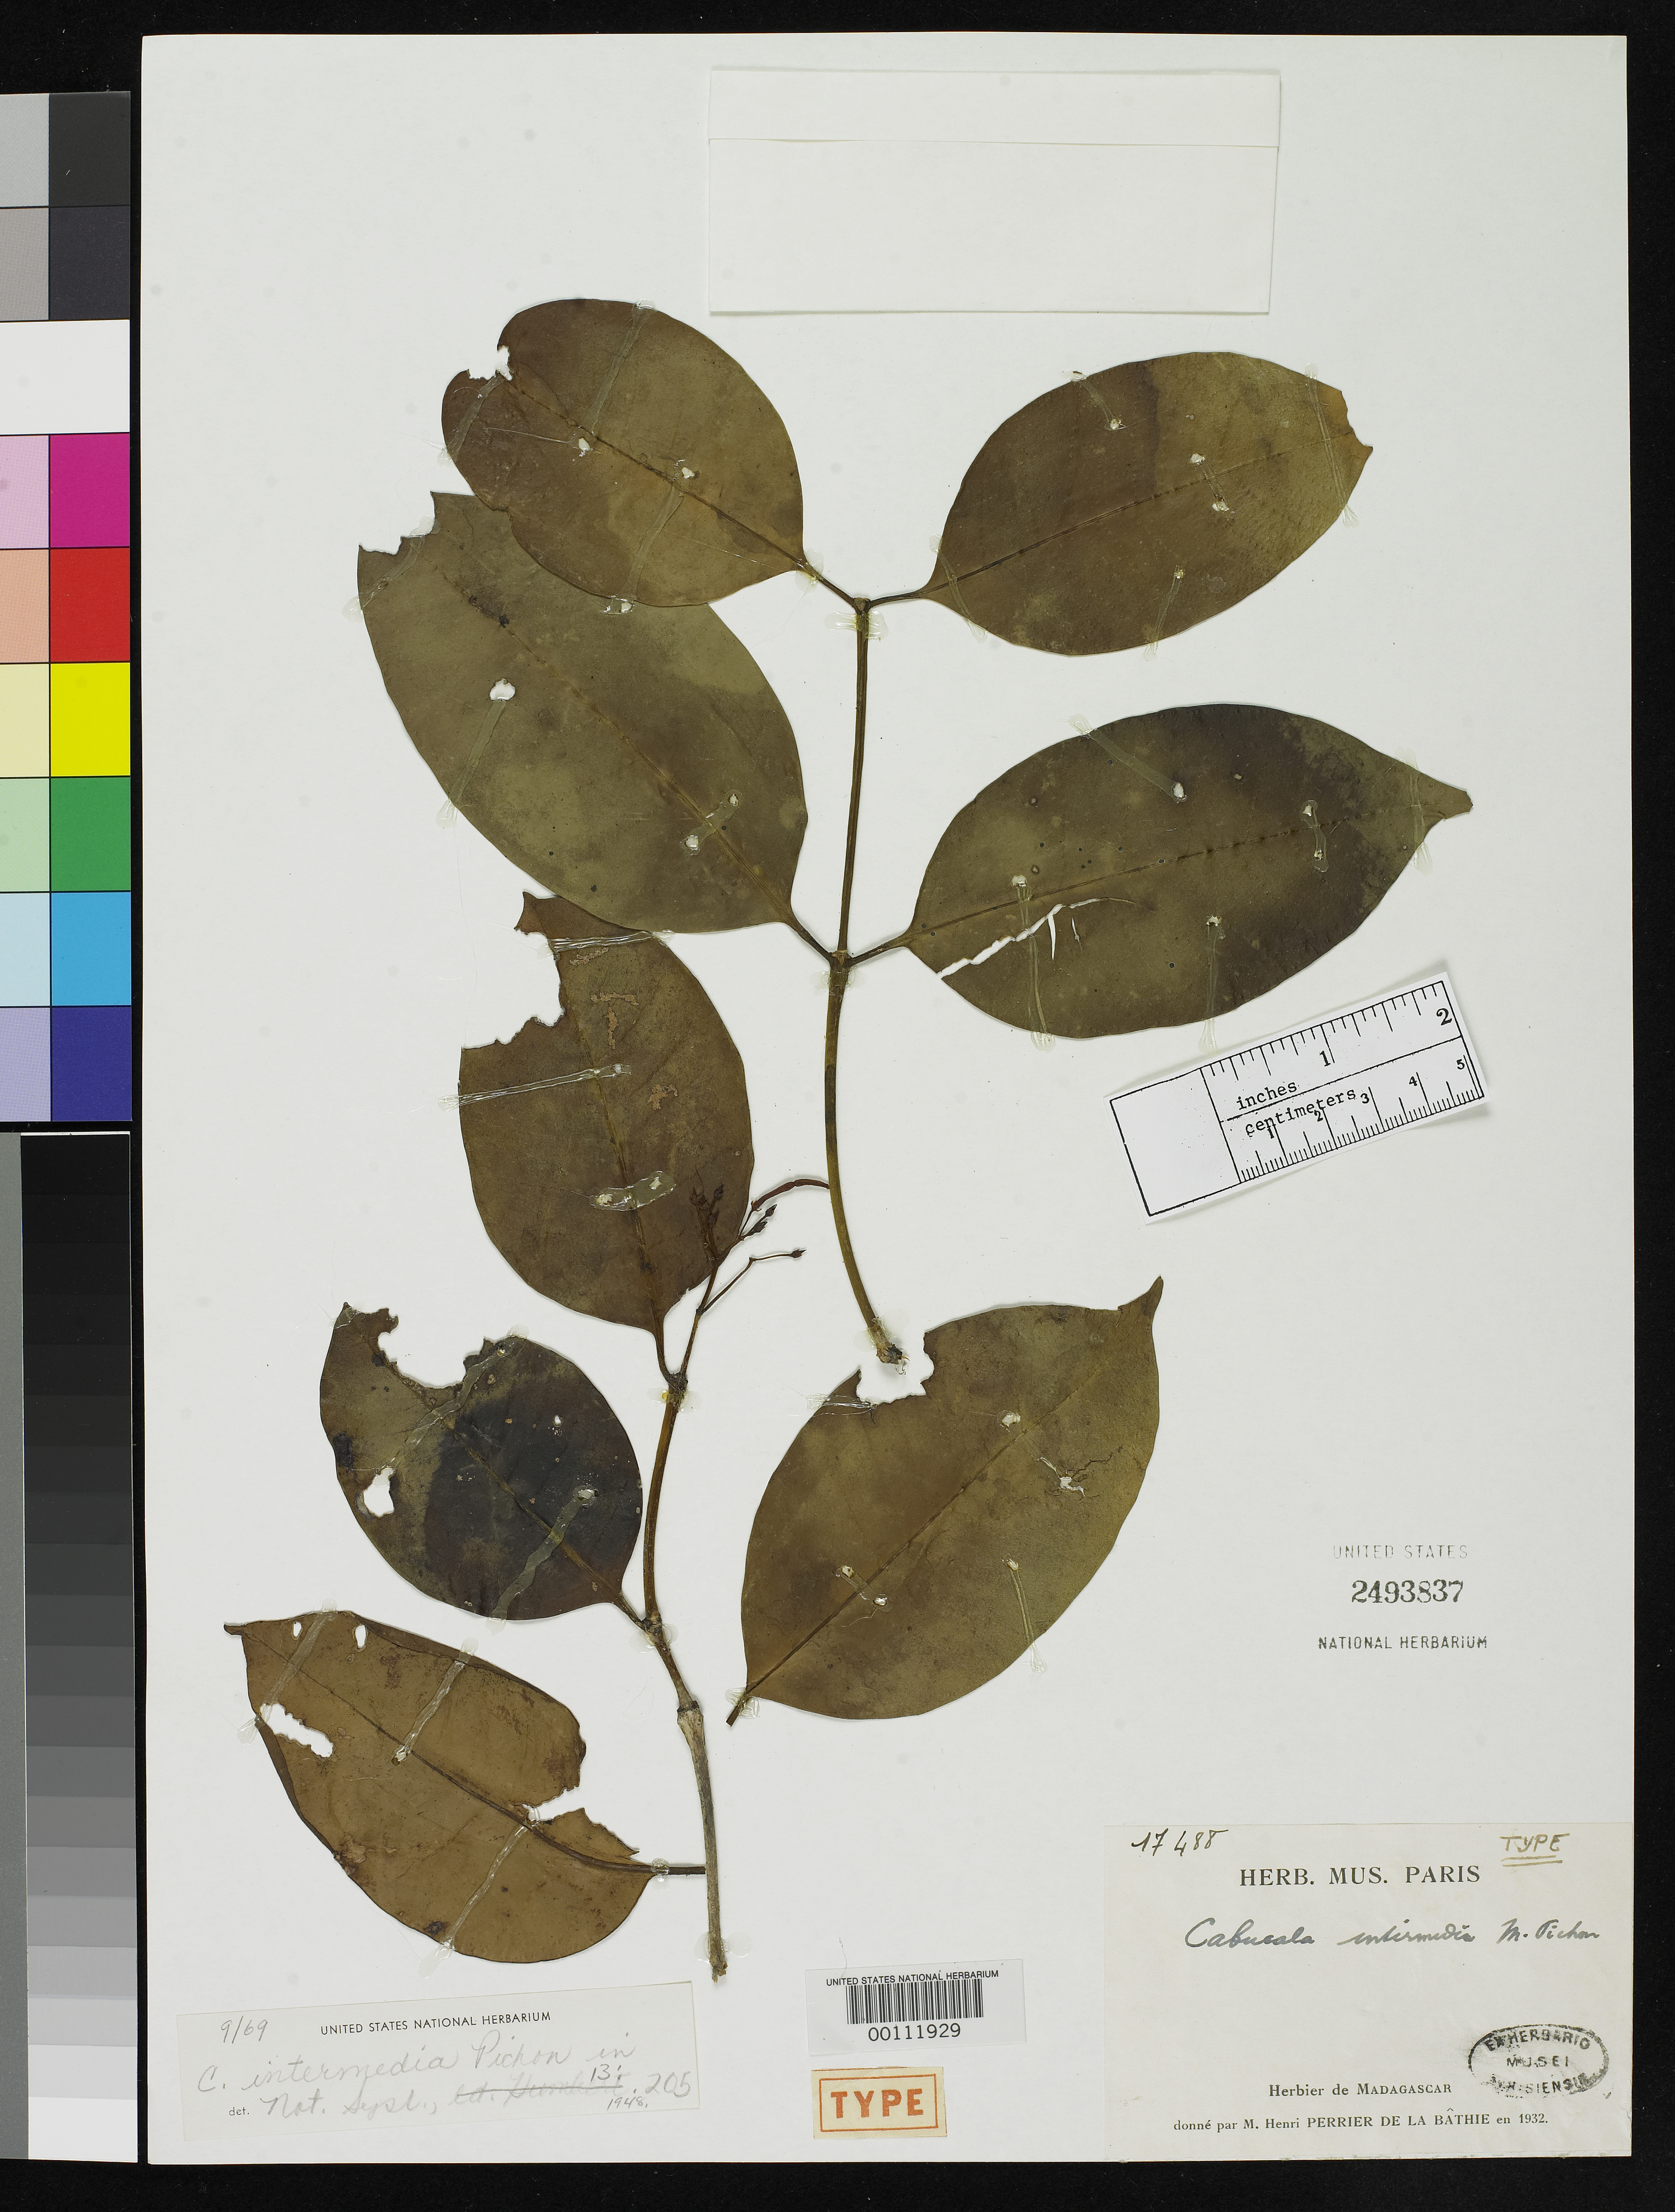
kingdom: Plantae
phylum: Tracheophyta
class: Magnoliopsida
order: Gentianales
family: Apocynaceae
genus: Cabucala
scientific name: Cabucala intermedia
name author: Pichon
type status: Isotype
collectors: H. Perrier de la Bâthie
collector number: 17488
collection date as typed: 1922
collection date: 1922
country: Madagascar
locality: Betampona.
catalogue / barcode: US 2493837